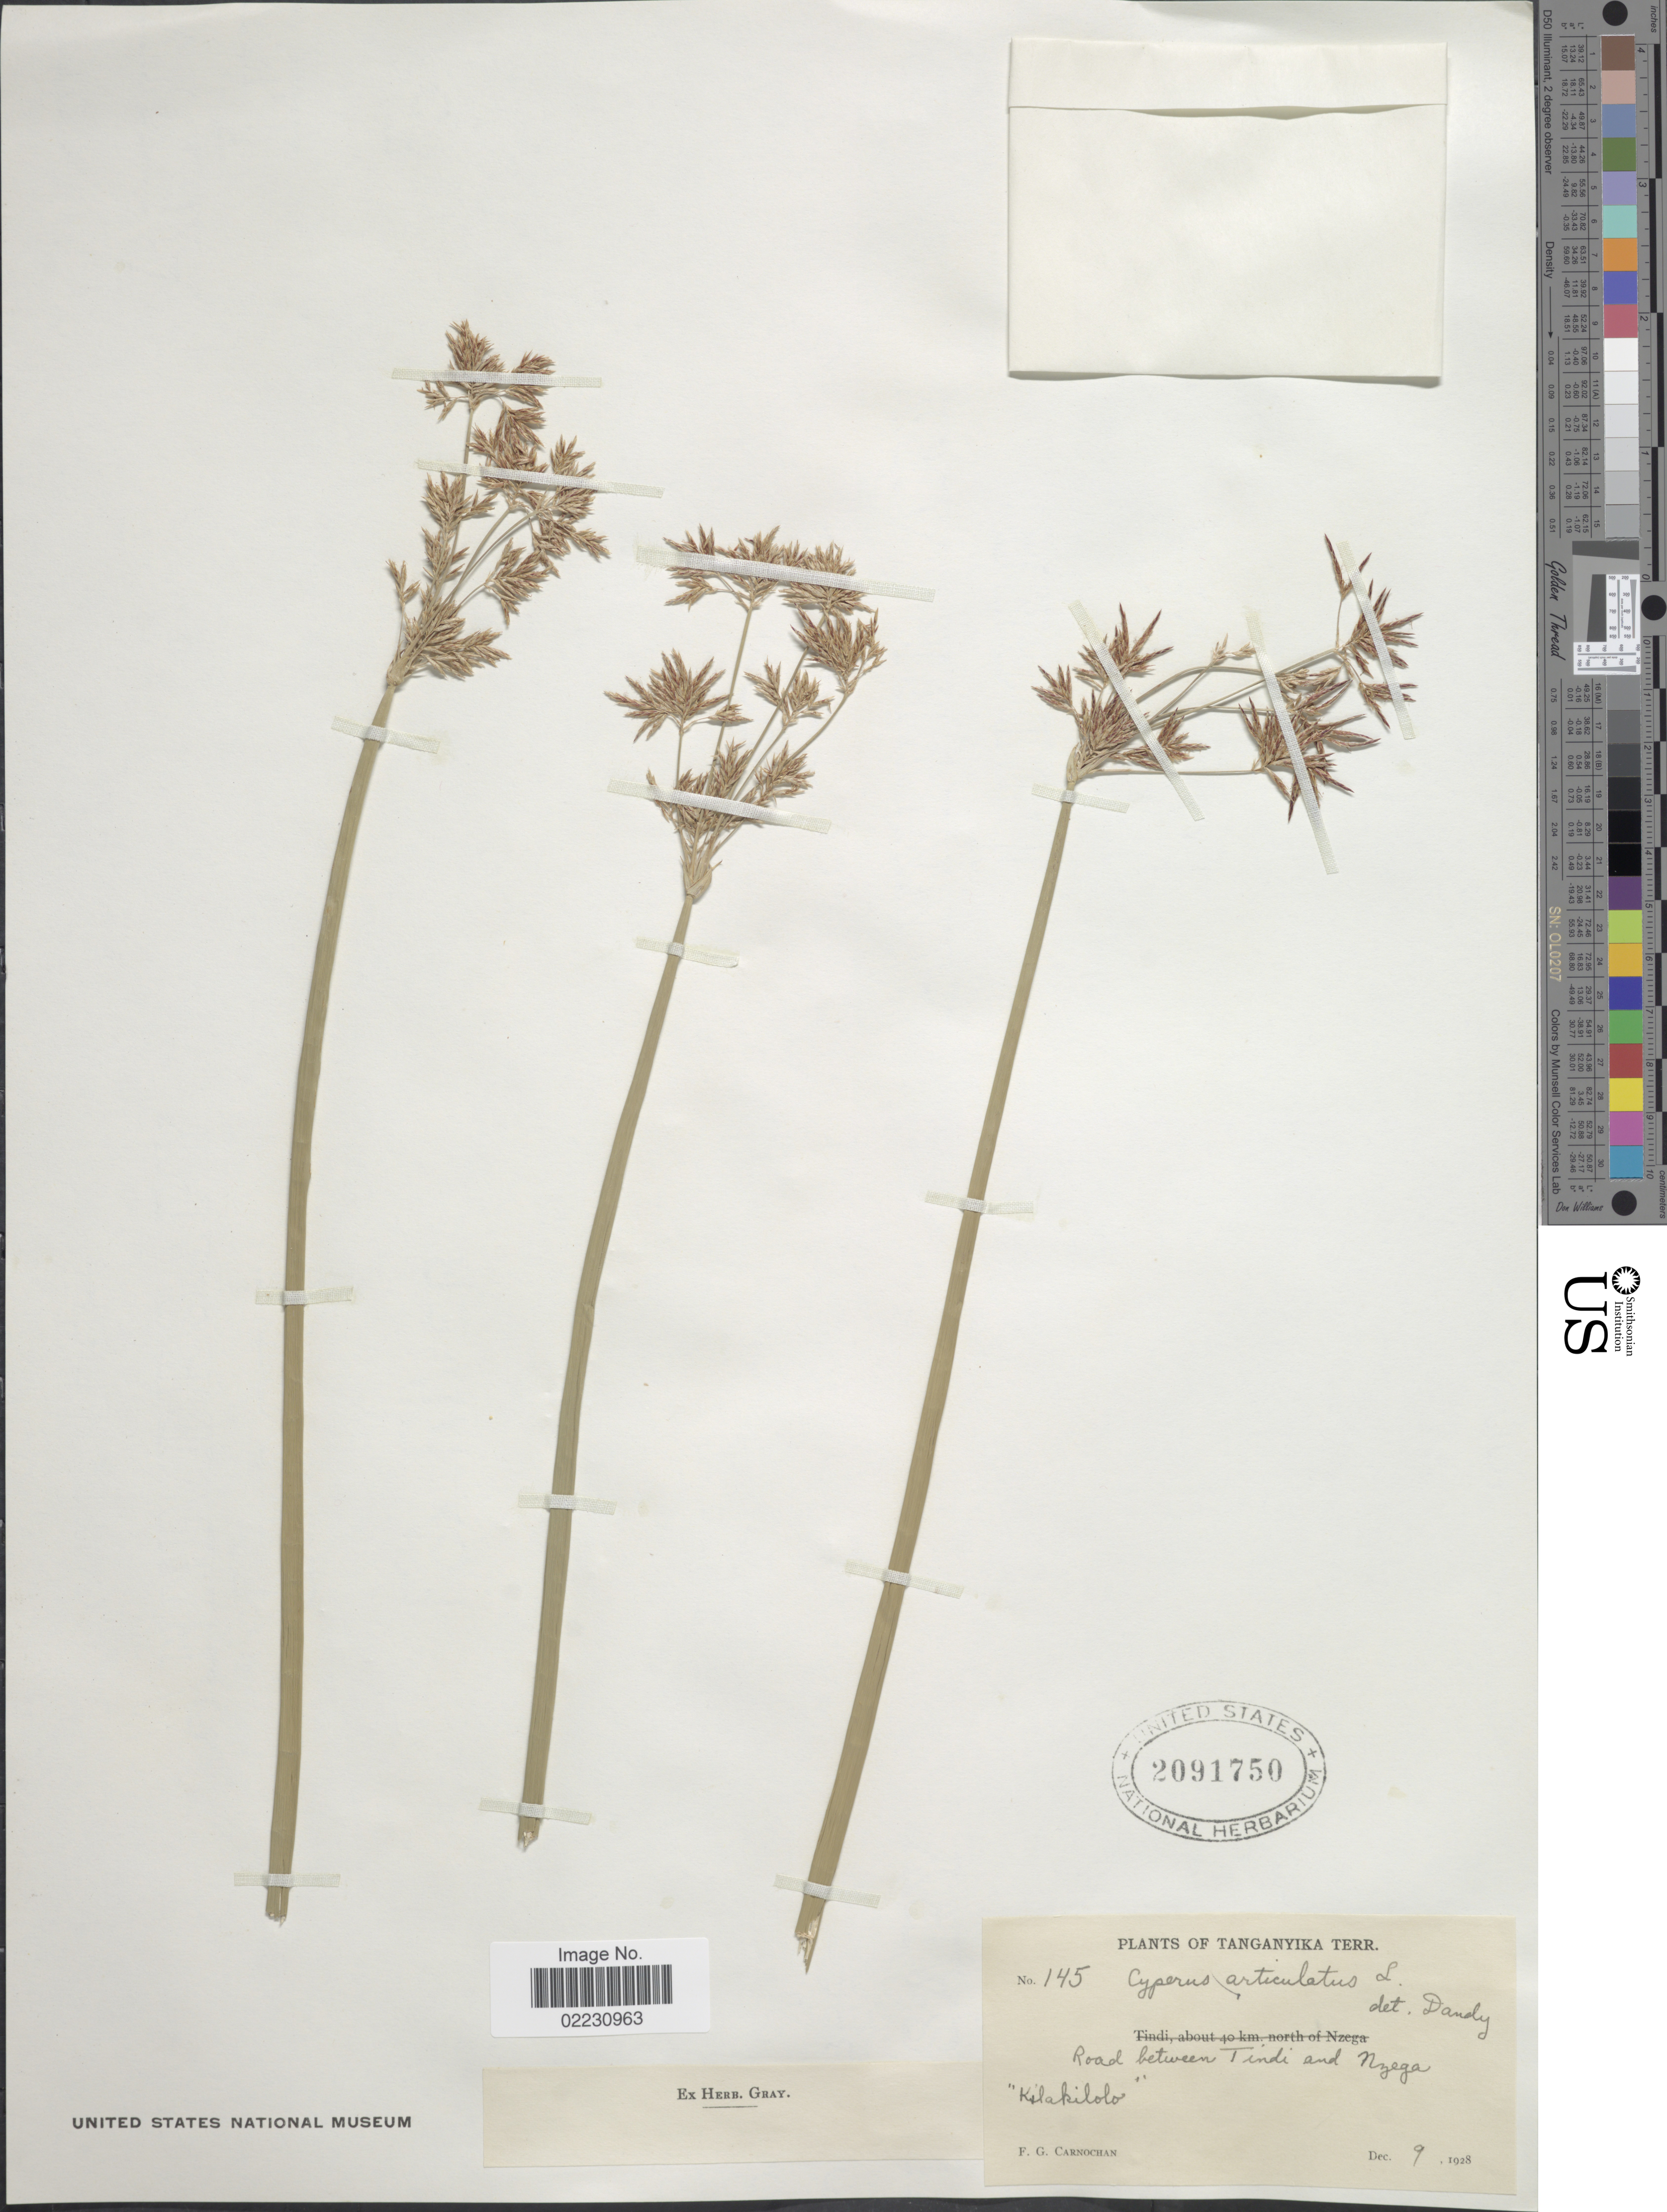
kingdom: Plantae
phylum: Tracheophyta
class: Liliopsida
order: Poales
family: Cyperaceae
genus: Cyperus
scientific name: Cyperus articulatus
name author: L.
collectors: F. Carnochan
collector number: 145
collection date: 1928-12-09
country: Tanzania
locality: Road between Tindi and Nyega. "Kilakilolo", Tanganyika Terr.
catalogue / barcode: US 2091750